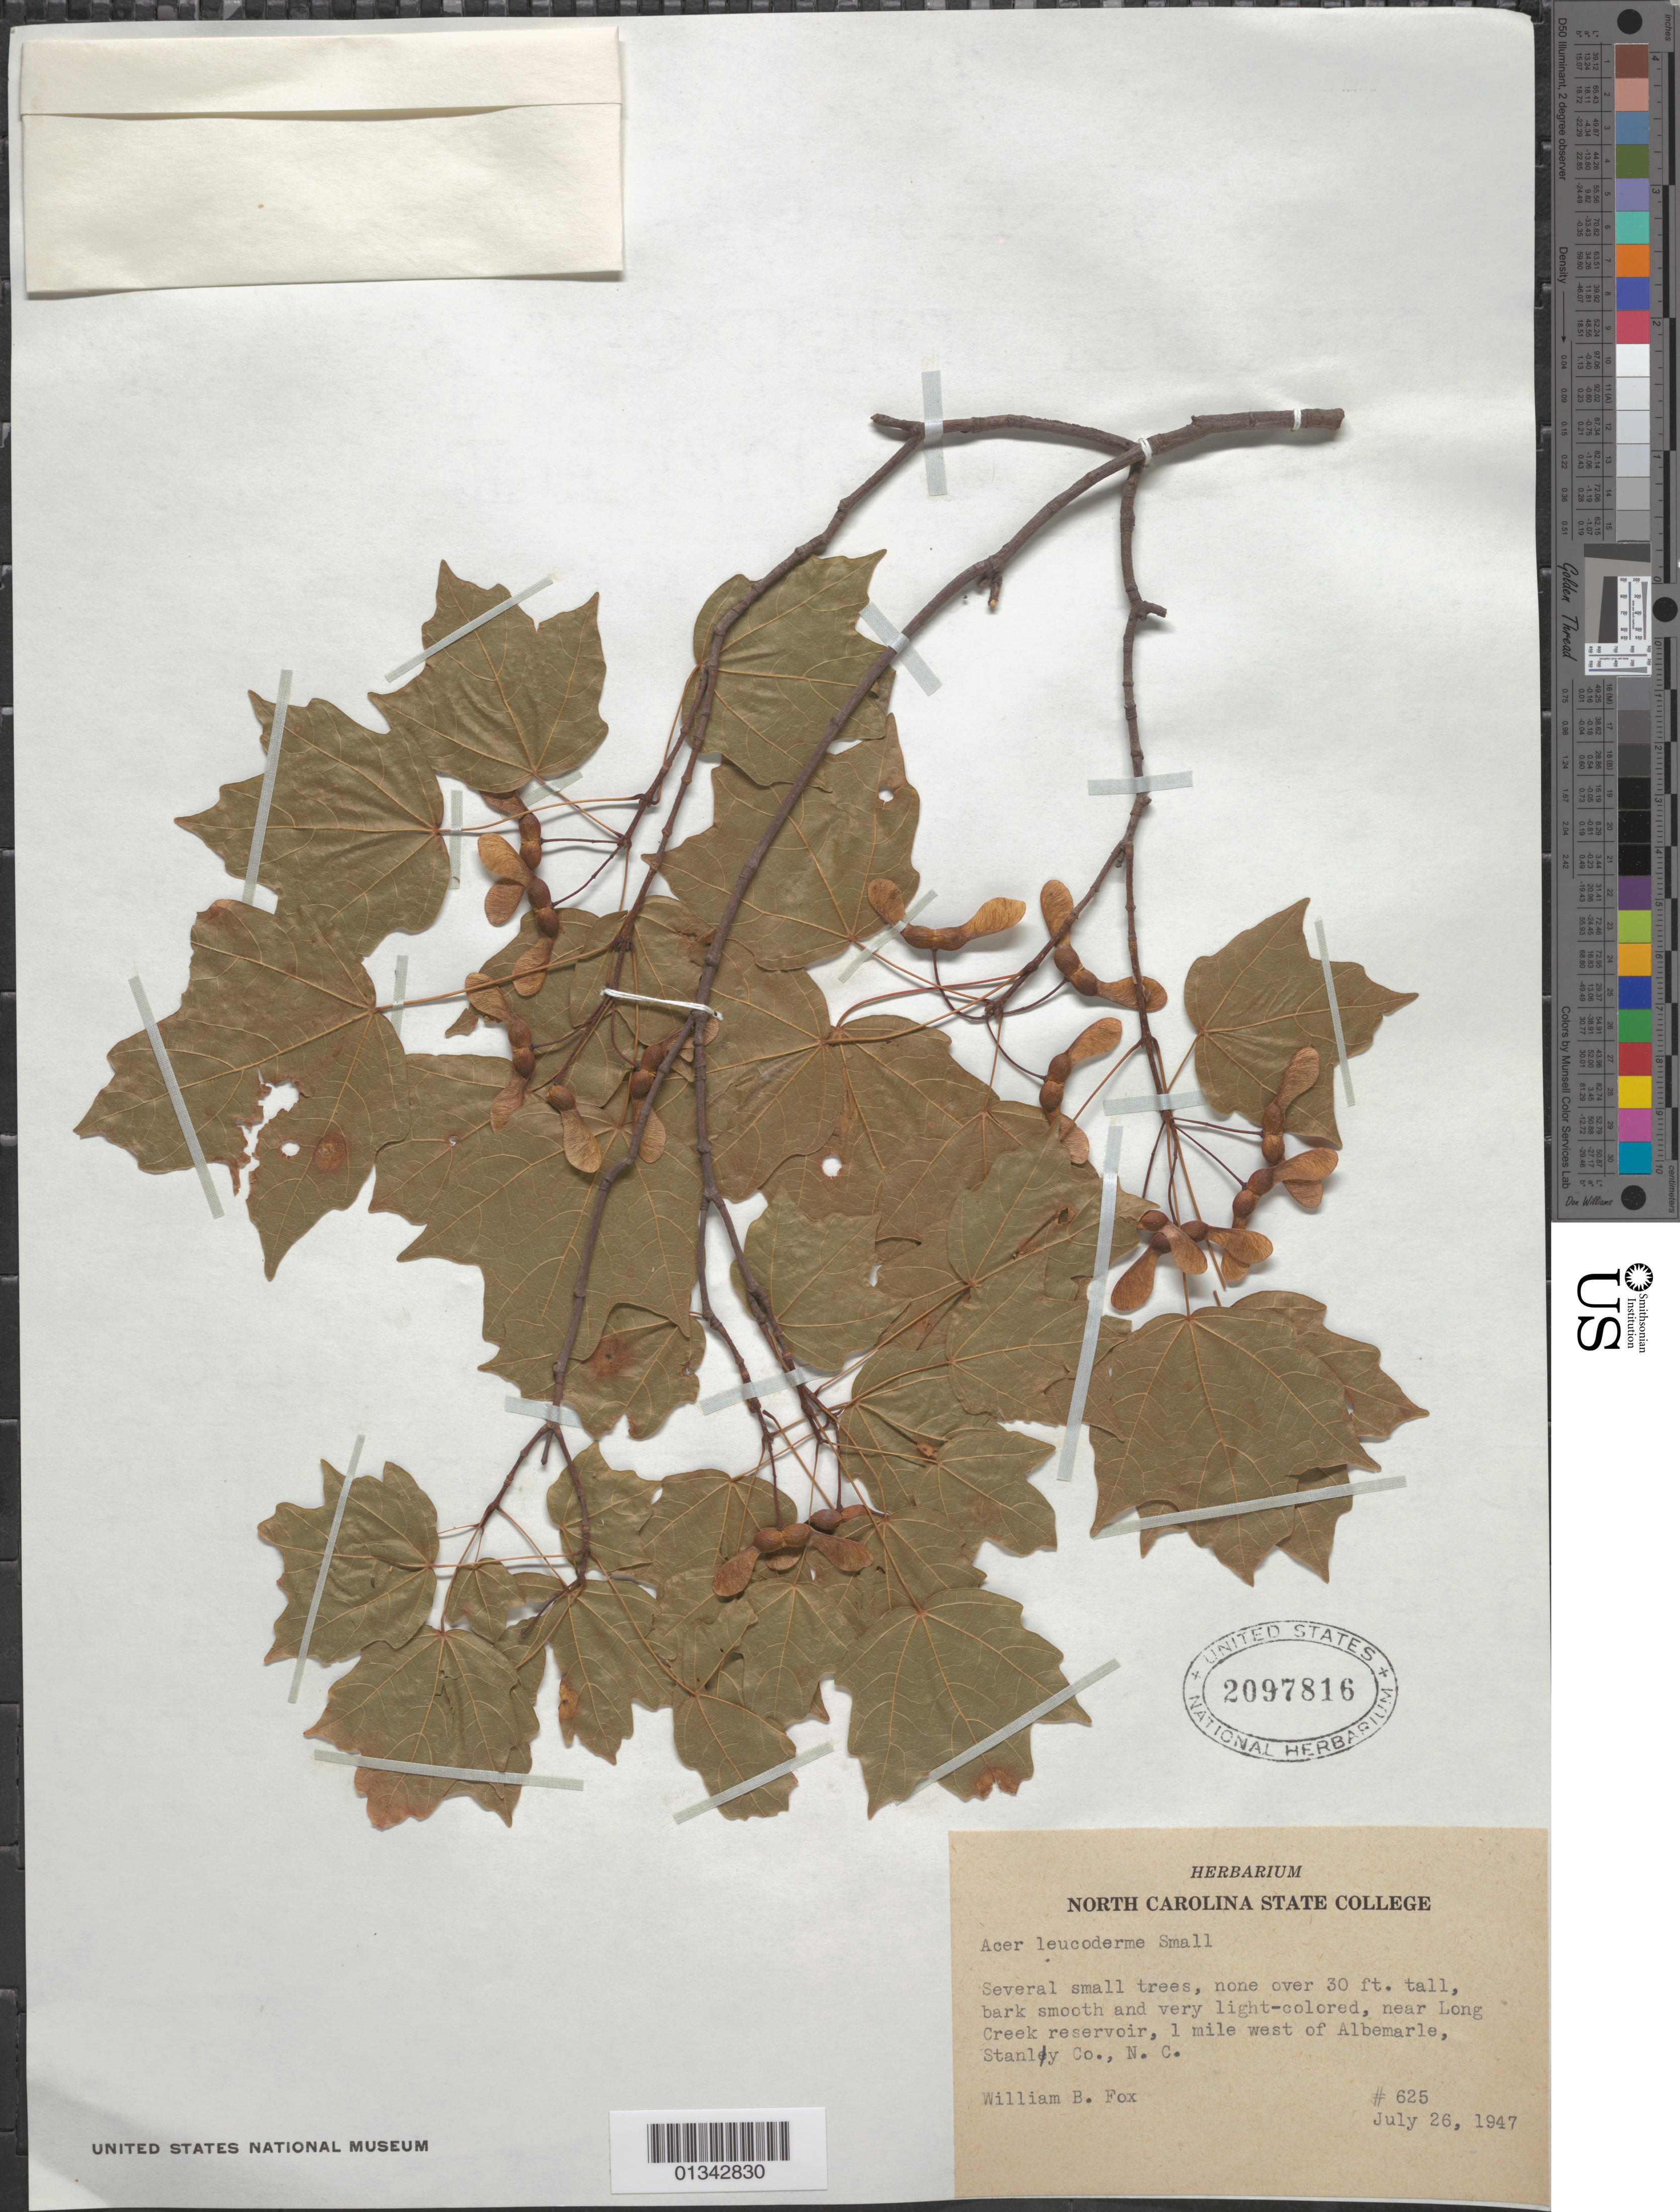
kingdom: Plantae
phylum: Tracheophyta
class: Magnoliopsida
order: Sapindales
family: Sapindaceae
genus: Acer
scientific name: Acer saccharum subsp. leucoderme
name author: (Small) Desmarais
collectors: W. B. Fox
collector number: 625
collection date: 1947-07-25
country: United States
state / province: North Carolina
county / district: Stanly County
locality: Stanly County, near Long Creek reservoir, 1 mile W of Albemarle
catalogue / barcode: US 2097816